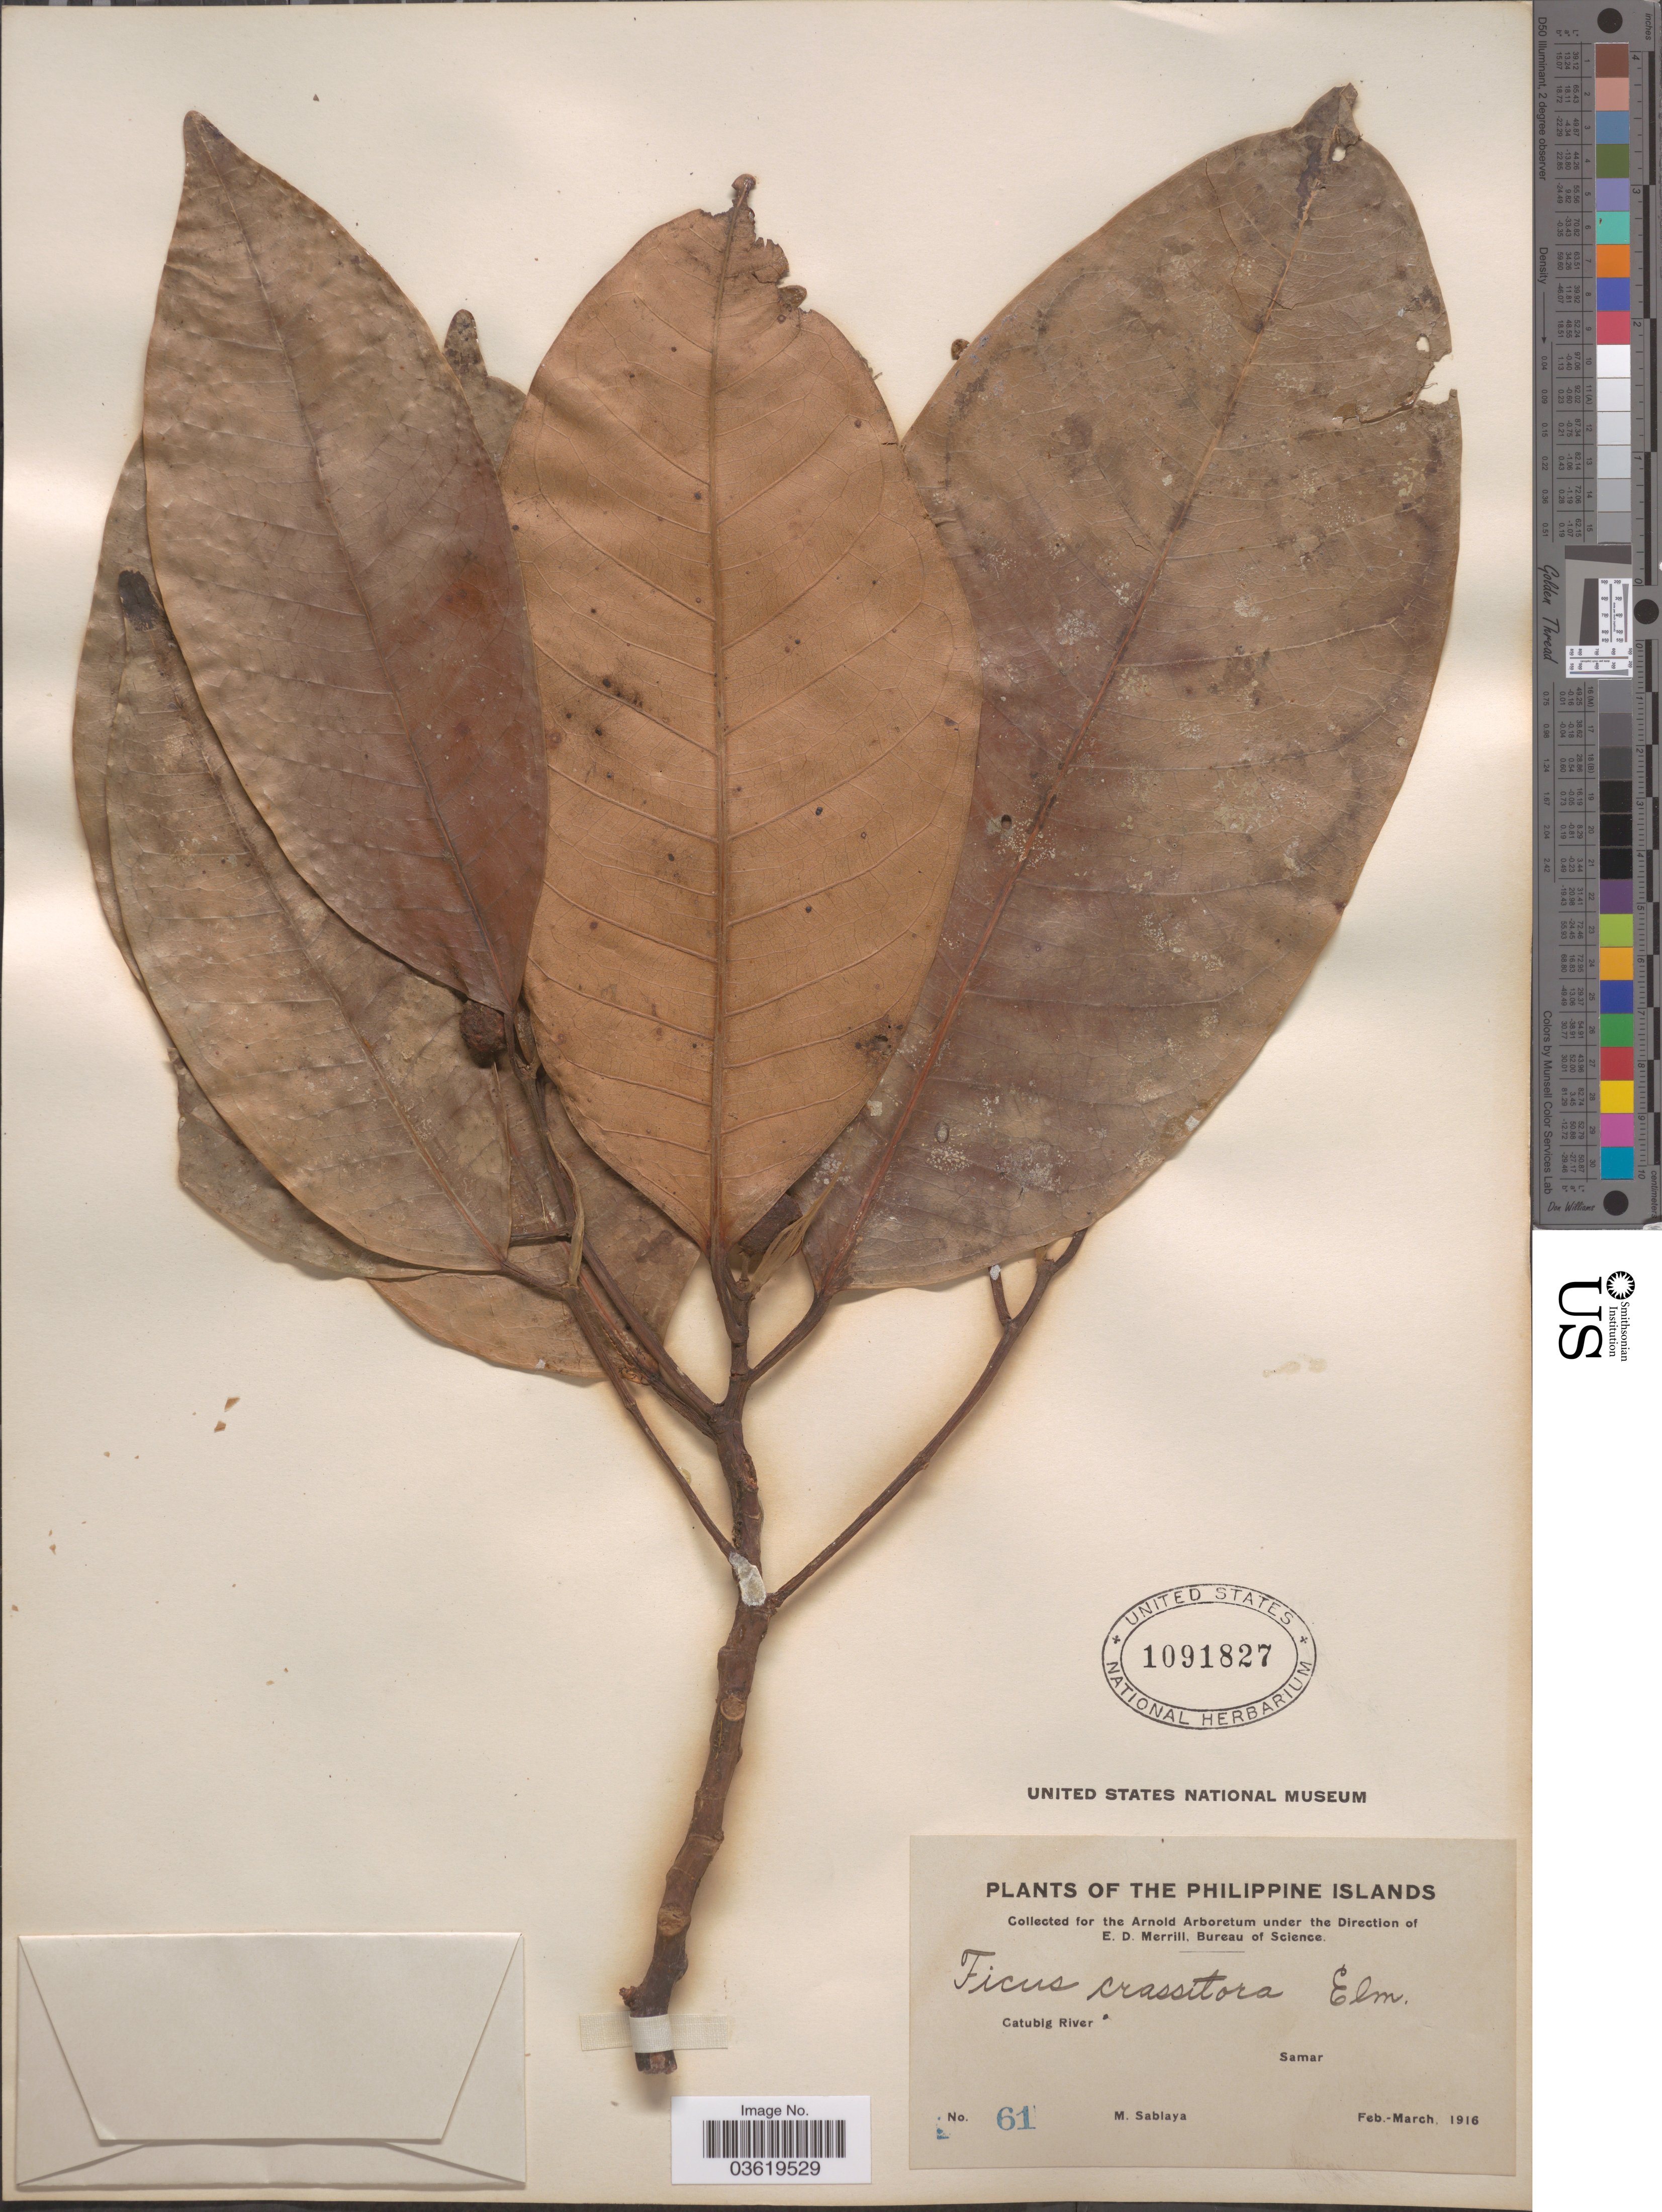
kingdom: Plantae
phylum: Tracheophyta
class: Magnoliopsida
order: Rosales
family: Moraceae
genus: Ficus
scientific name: Ficus pubinervis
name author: Blume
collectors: M. Sablaya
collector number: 61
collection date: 1916-02/1916-03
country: Philippines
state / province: Eastern Visayas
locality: Catubig River. Samar.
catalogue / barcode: US 1091827